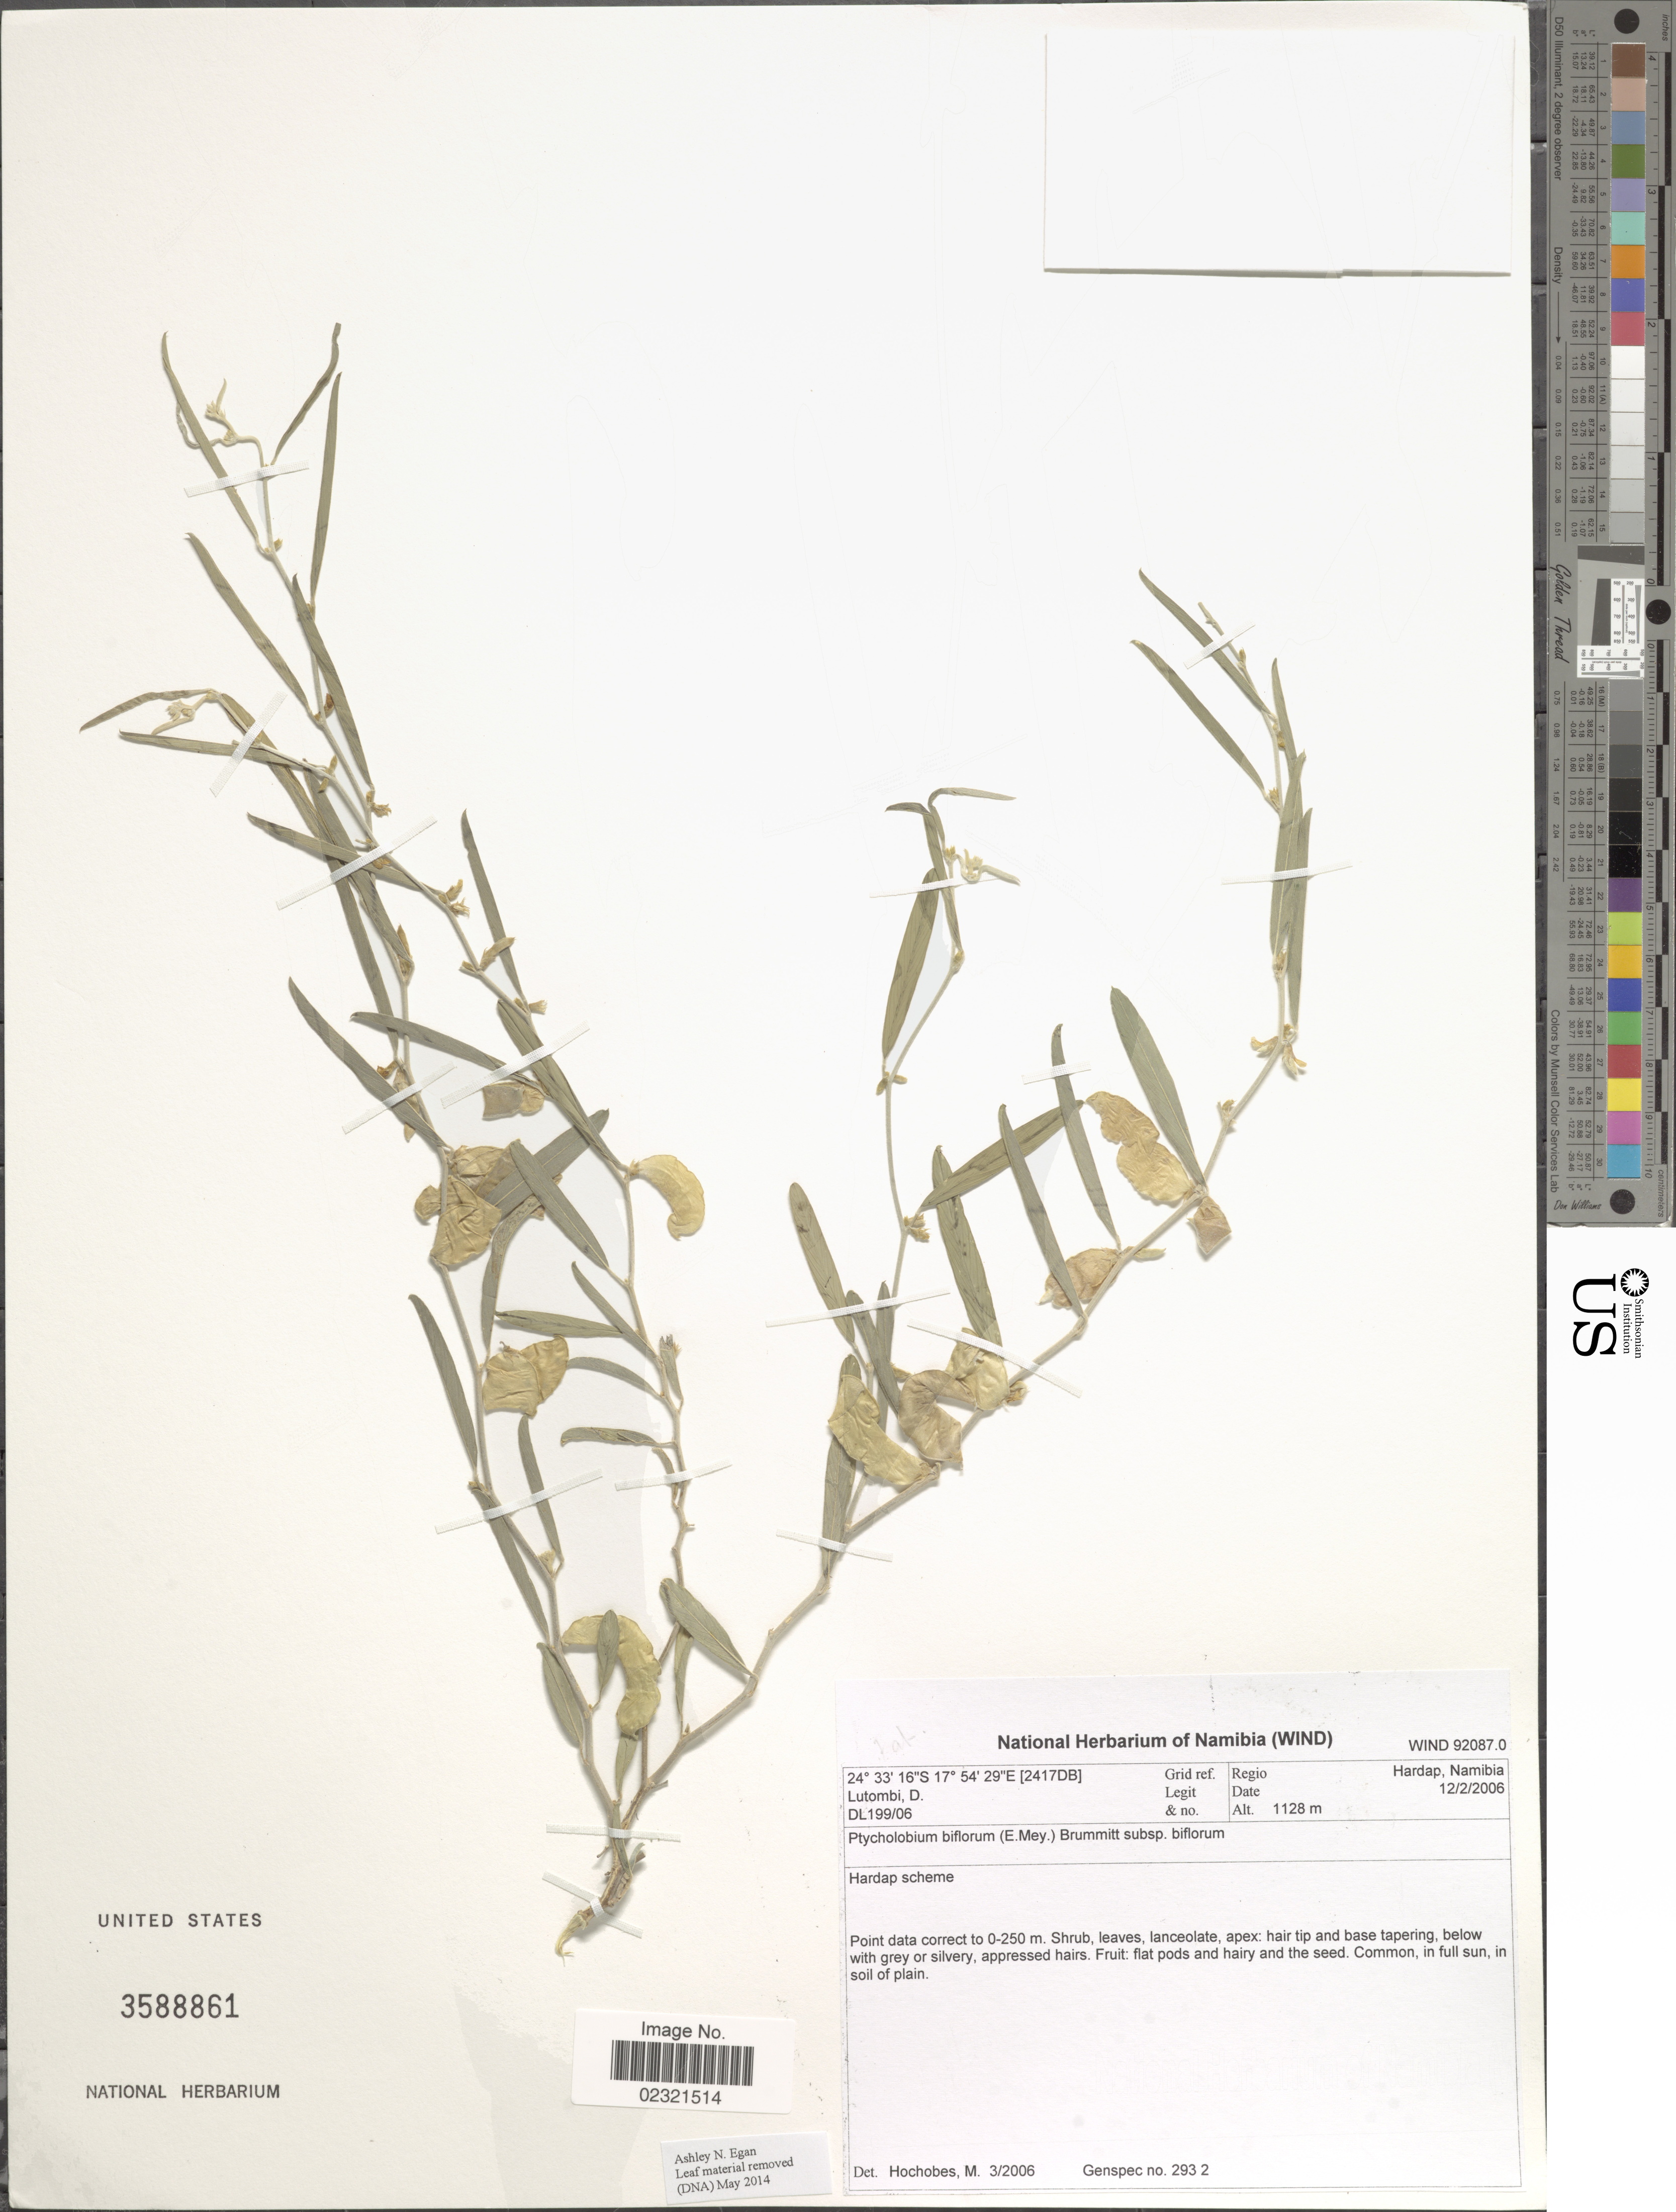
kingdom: Plantae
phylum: Tracheophyta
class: Magnoliopsida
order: Fabales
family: Fabaceae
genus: Ptycholobium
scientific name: Ptycholobium biflorum subsp. biflorum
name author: (E. Mey.) Brummitt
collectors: D. Lutombi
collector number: DL199/06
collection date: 2006-02-12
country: Namibia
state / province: Hardap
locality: Hardap scheme.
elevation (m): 1128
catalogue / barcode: US 3588861